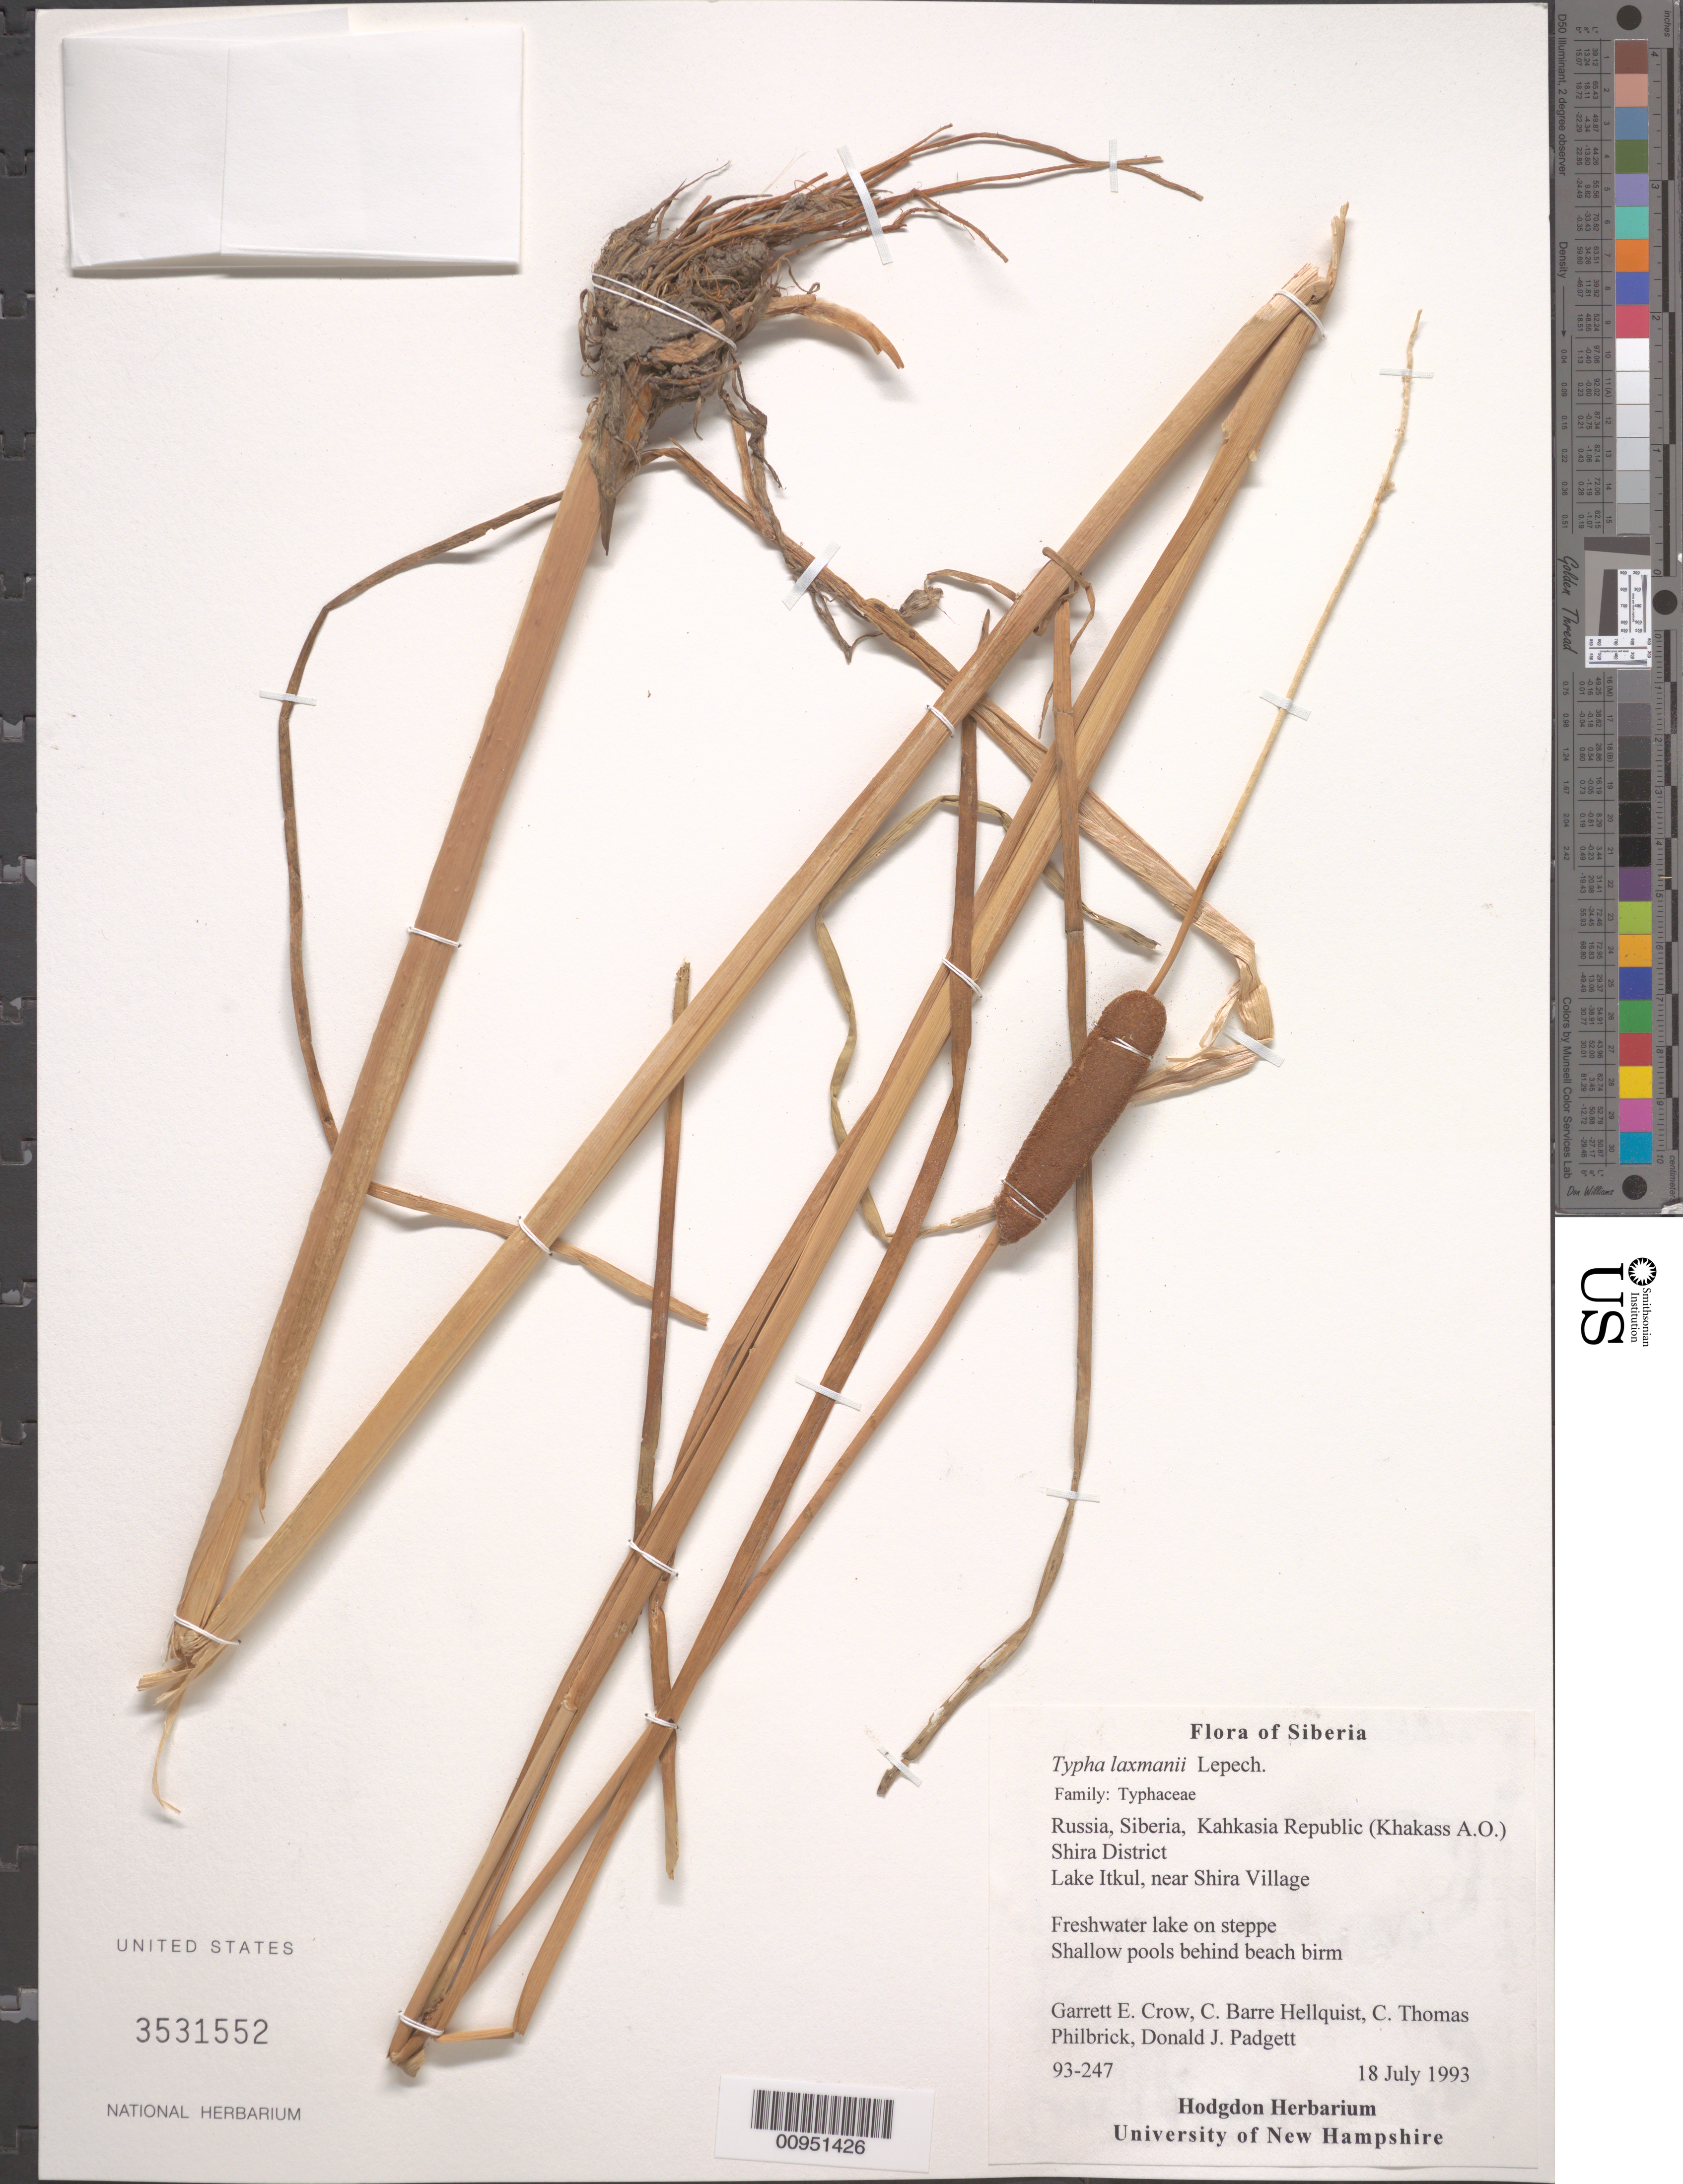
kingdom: Plantae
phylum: Tracheophyta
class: Liliopsida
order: Poales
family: Typhaceae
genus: Typha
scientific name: Typha laxmannii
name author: Lepech.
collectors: G. E. Crow, C. Hellquist, C. Philbrick & D. Padgett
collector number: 93-247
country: Russian Federation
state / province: Khakassia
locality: Kahkasia Republic, Khakass A.O., Shira Dist., Lake Itkul, near Shira Village.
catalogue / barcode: US 3531552